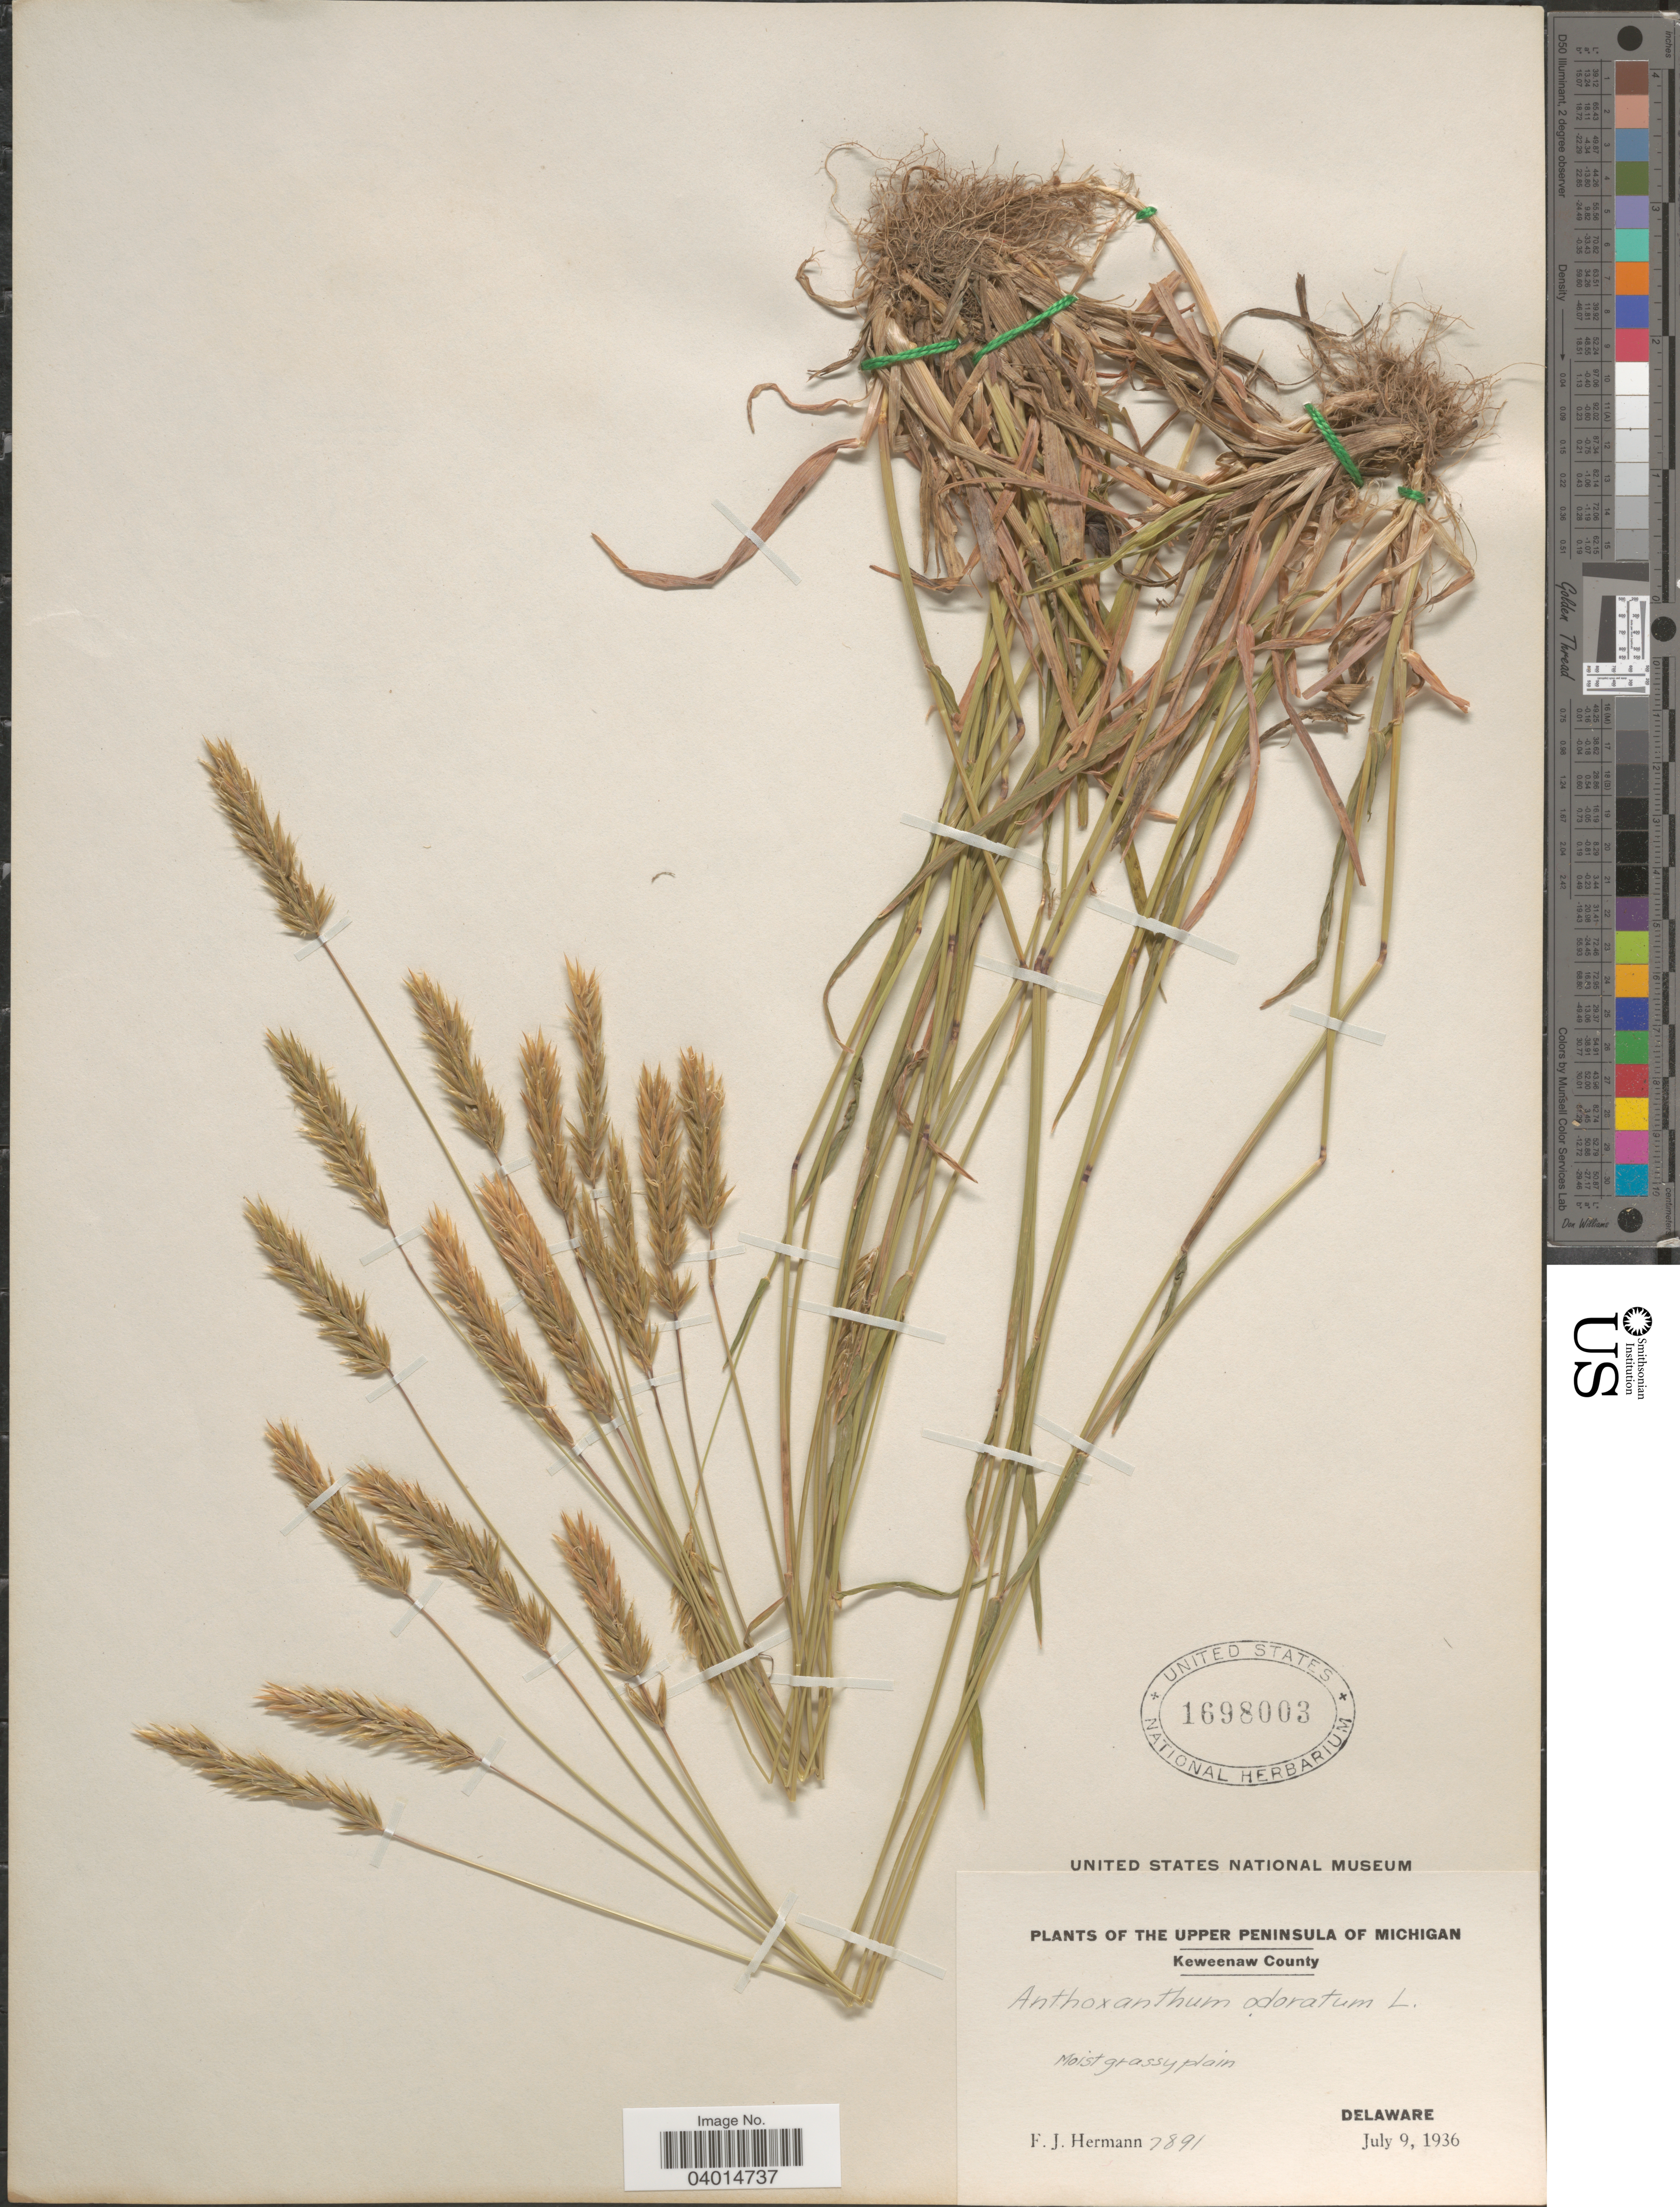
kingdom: Plantae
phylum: Tracheophyta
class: Liliopsida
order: Poales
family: Poaceae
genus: Anthoxanthum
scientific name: Anthoxanthum odoratum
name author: L.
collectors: F. J. Hermann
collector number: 7891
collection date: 1936-07-09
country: United States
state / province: Delaware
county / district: Keweenaw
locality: The Upper Peninsula of Michigan.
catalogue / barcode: US 1698003